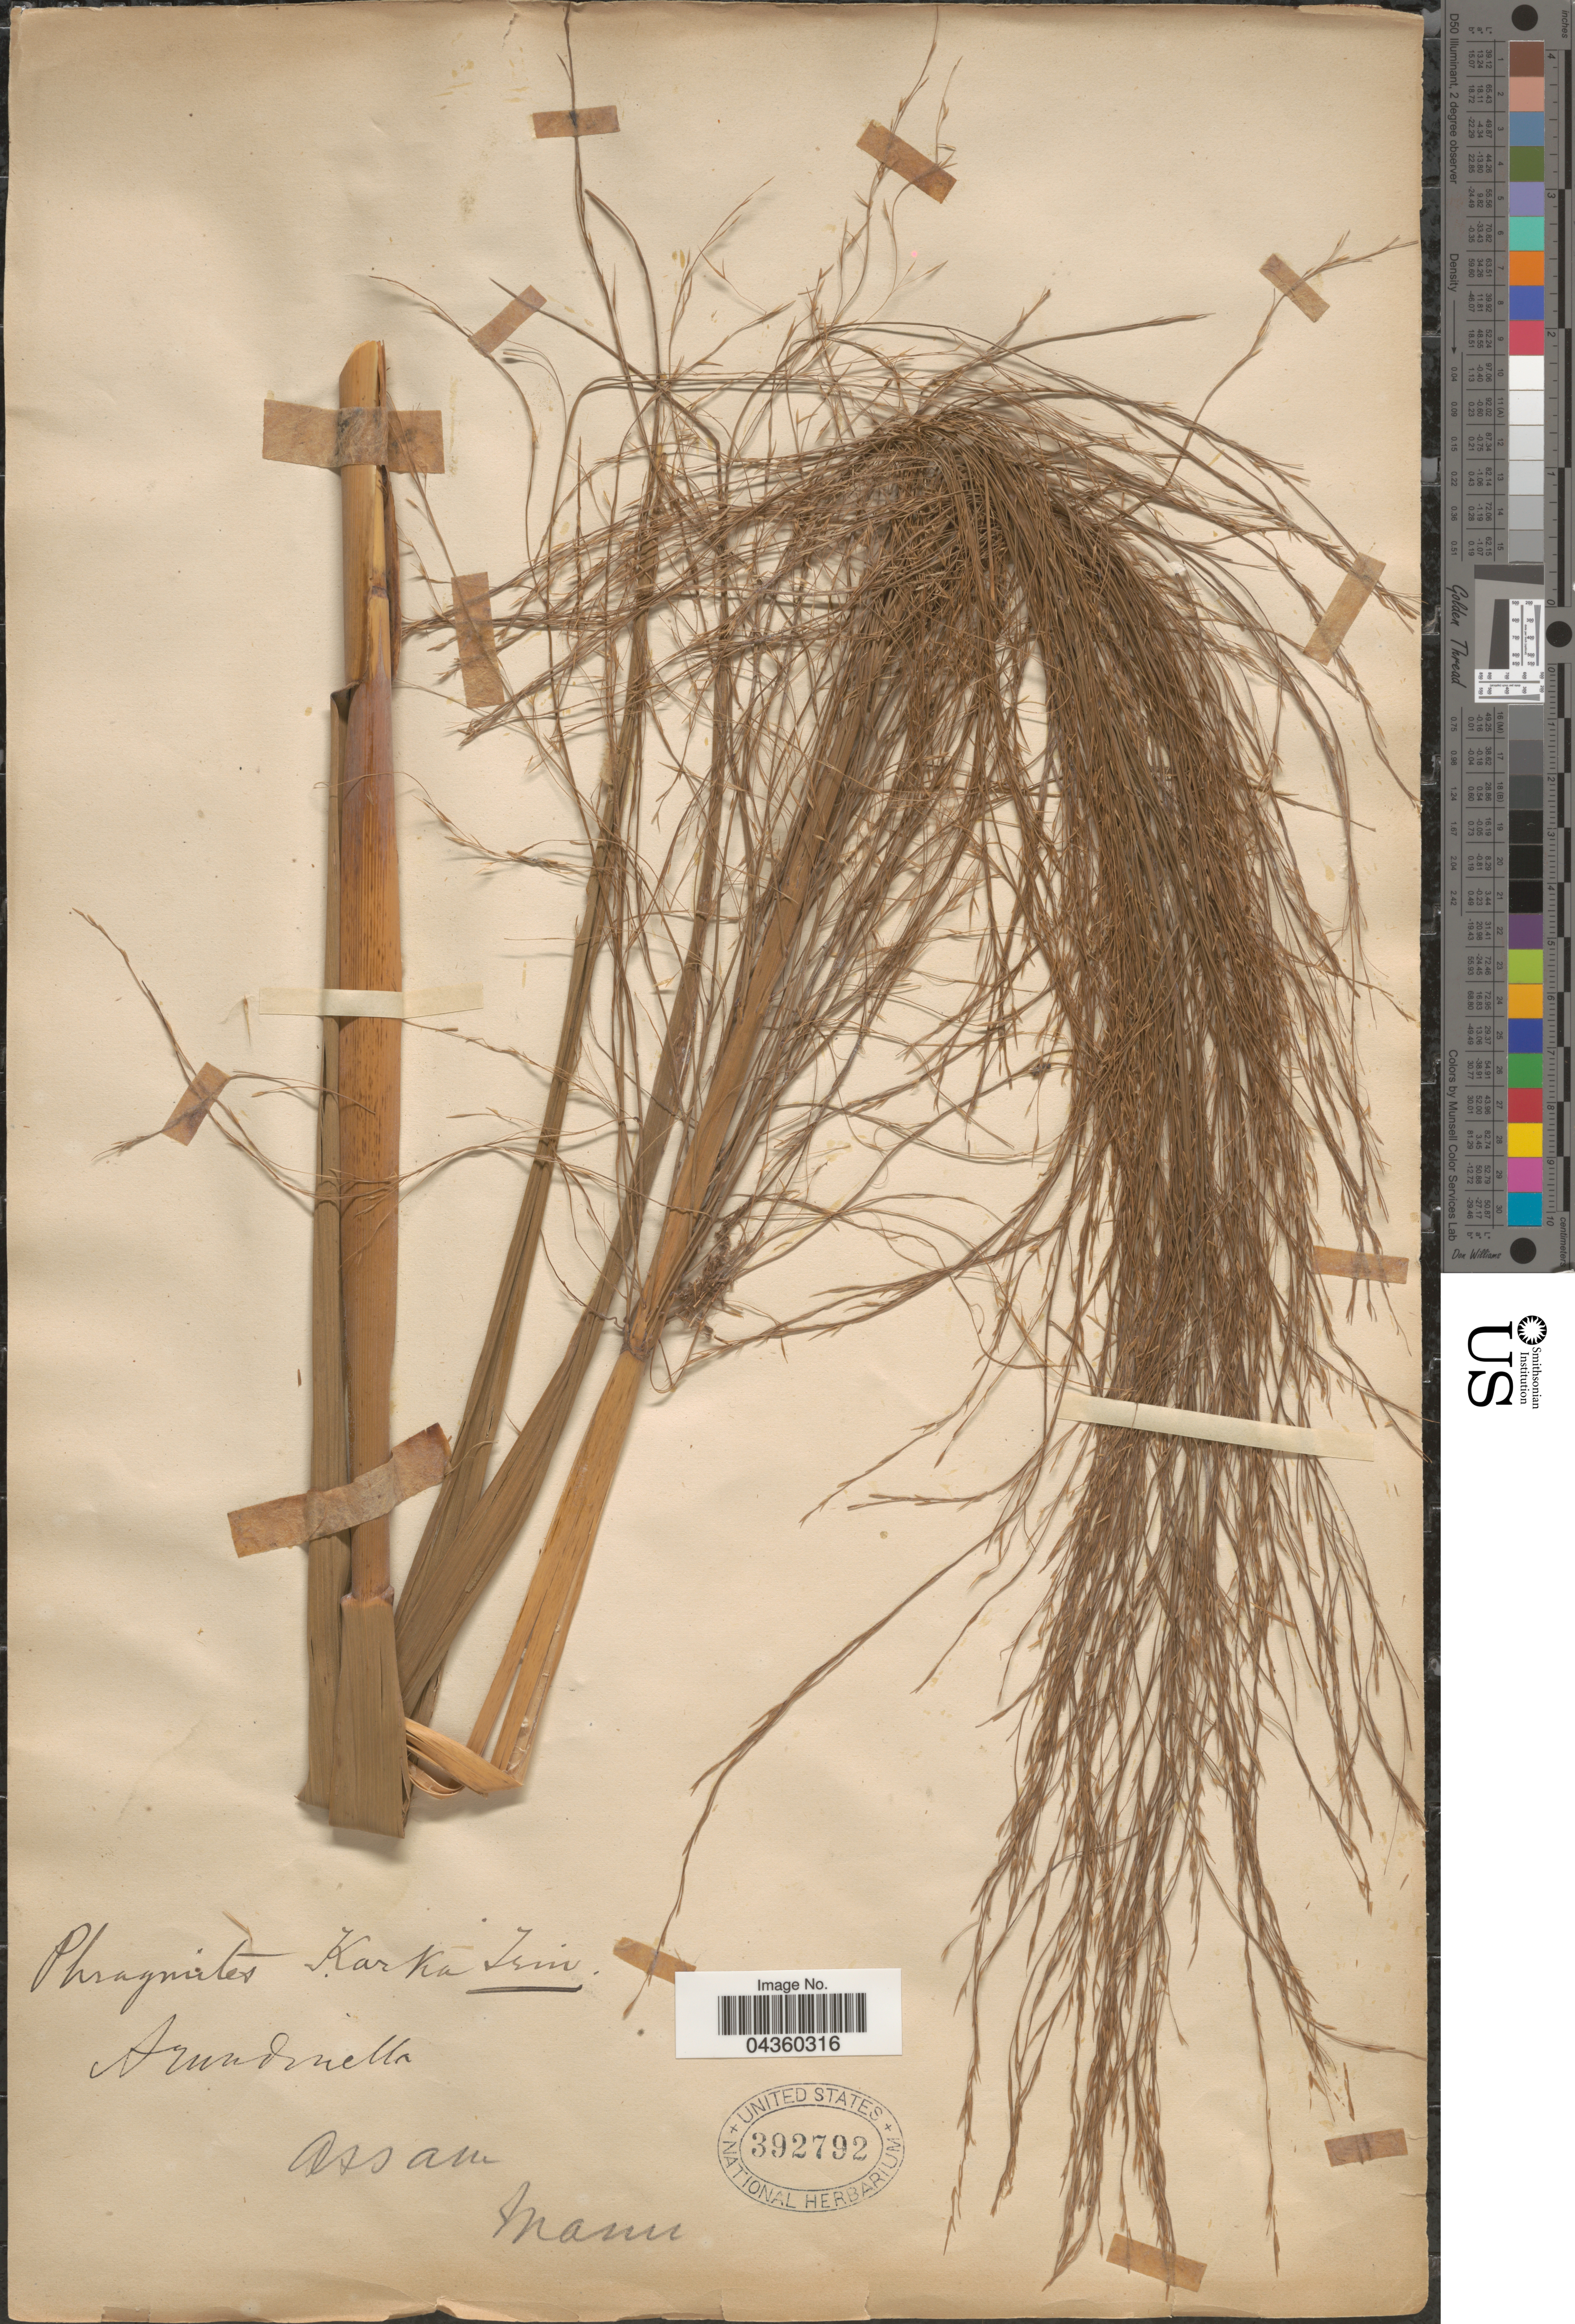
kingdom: Plantae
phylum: Tracheophyta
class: Liliopsida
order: Poales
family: Poaceae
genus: Phragmites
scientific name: Phragmites karka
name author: (Retz.) Trin. ex Steud.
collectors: Mann, --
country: India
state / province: Assam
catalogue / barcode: US 392792